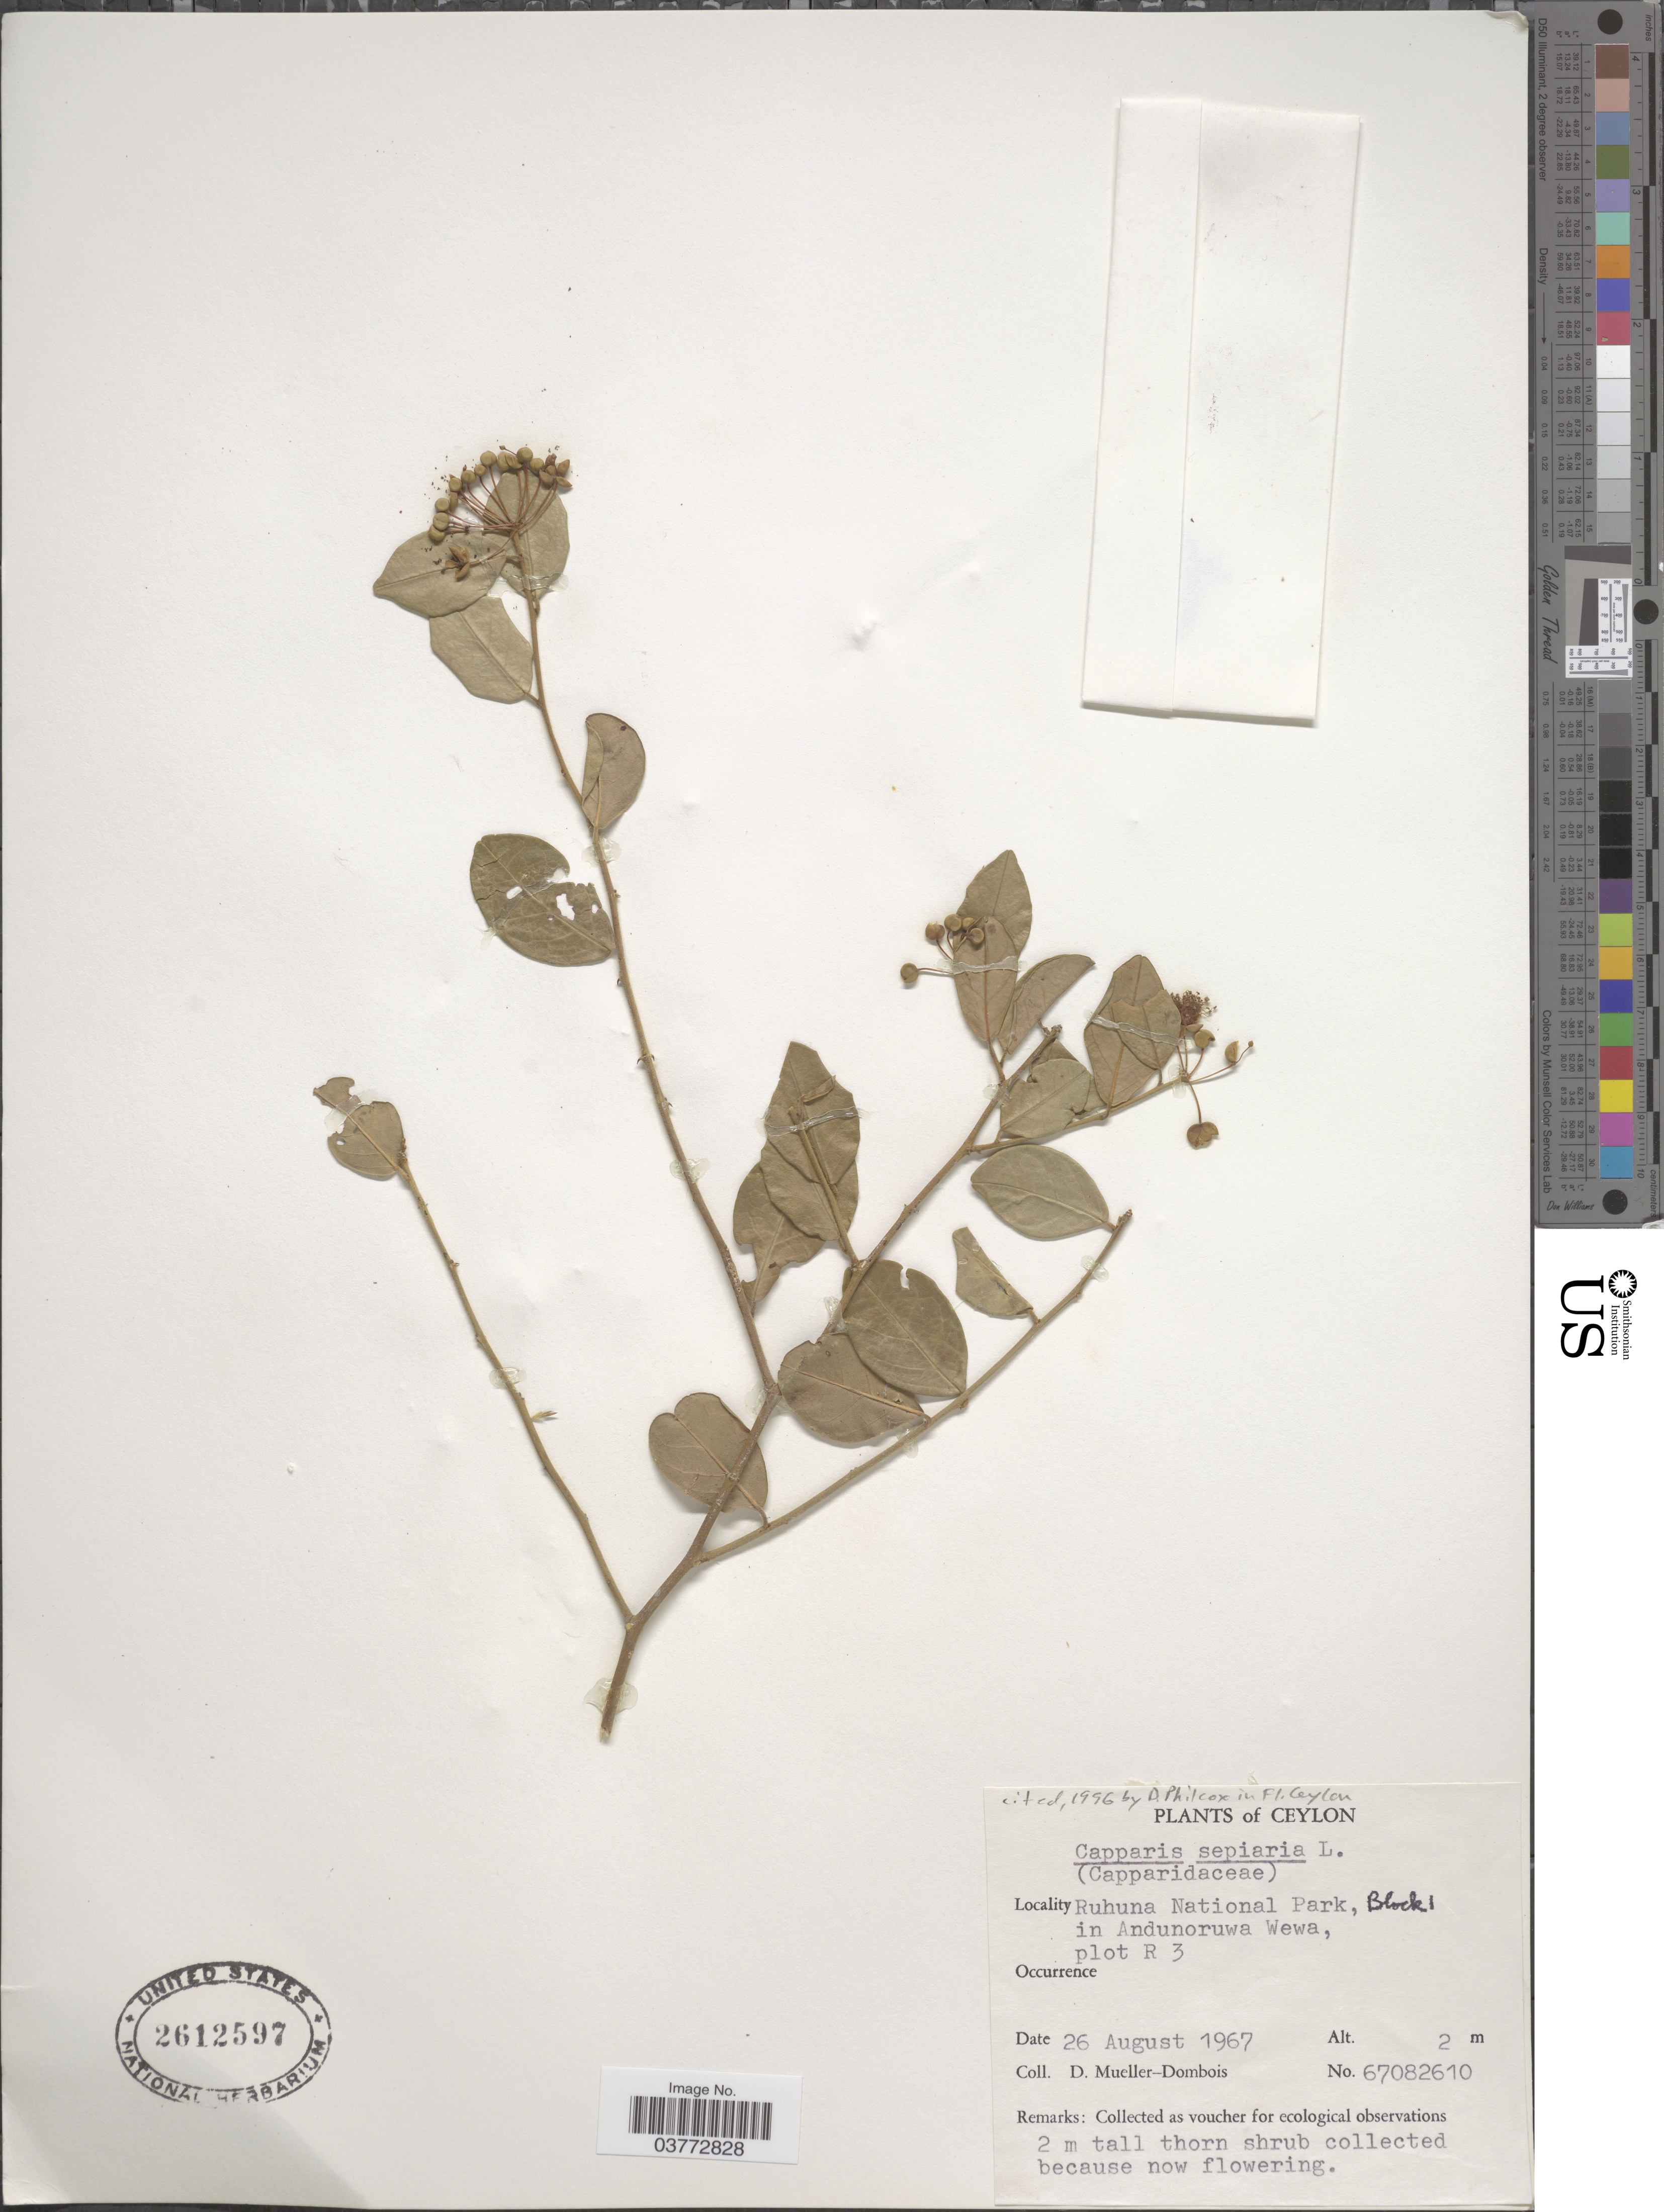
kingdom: Plantae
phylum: Tracheophyta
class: Magnoliopsida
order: Brassicales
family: Capparaceae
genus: Capparis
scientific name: Capparis sepiaria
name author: L.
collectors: D. Meuller-Dombois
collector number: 67082610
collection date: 1967-08-26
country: Sri Lanka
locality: Ceylon. Ruhuna National Park, Block 1 in Andunoruwa Wewa, plot R 3.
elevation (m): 2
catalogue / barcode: US 2612597